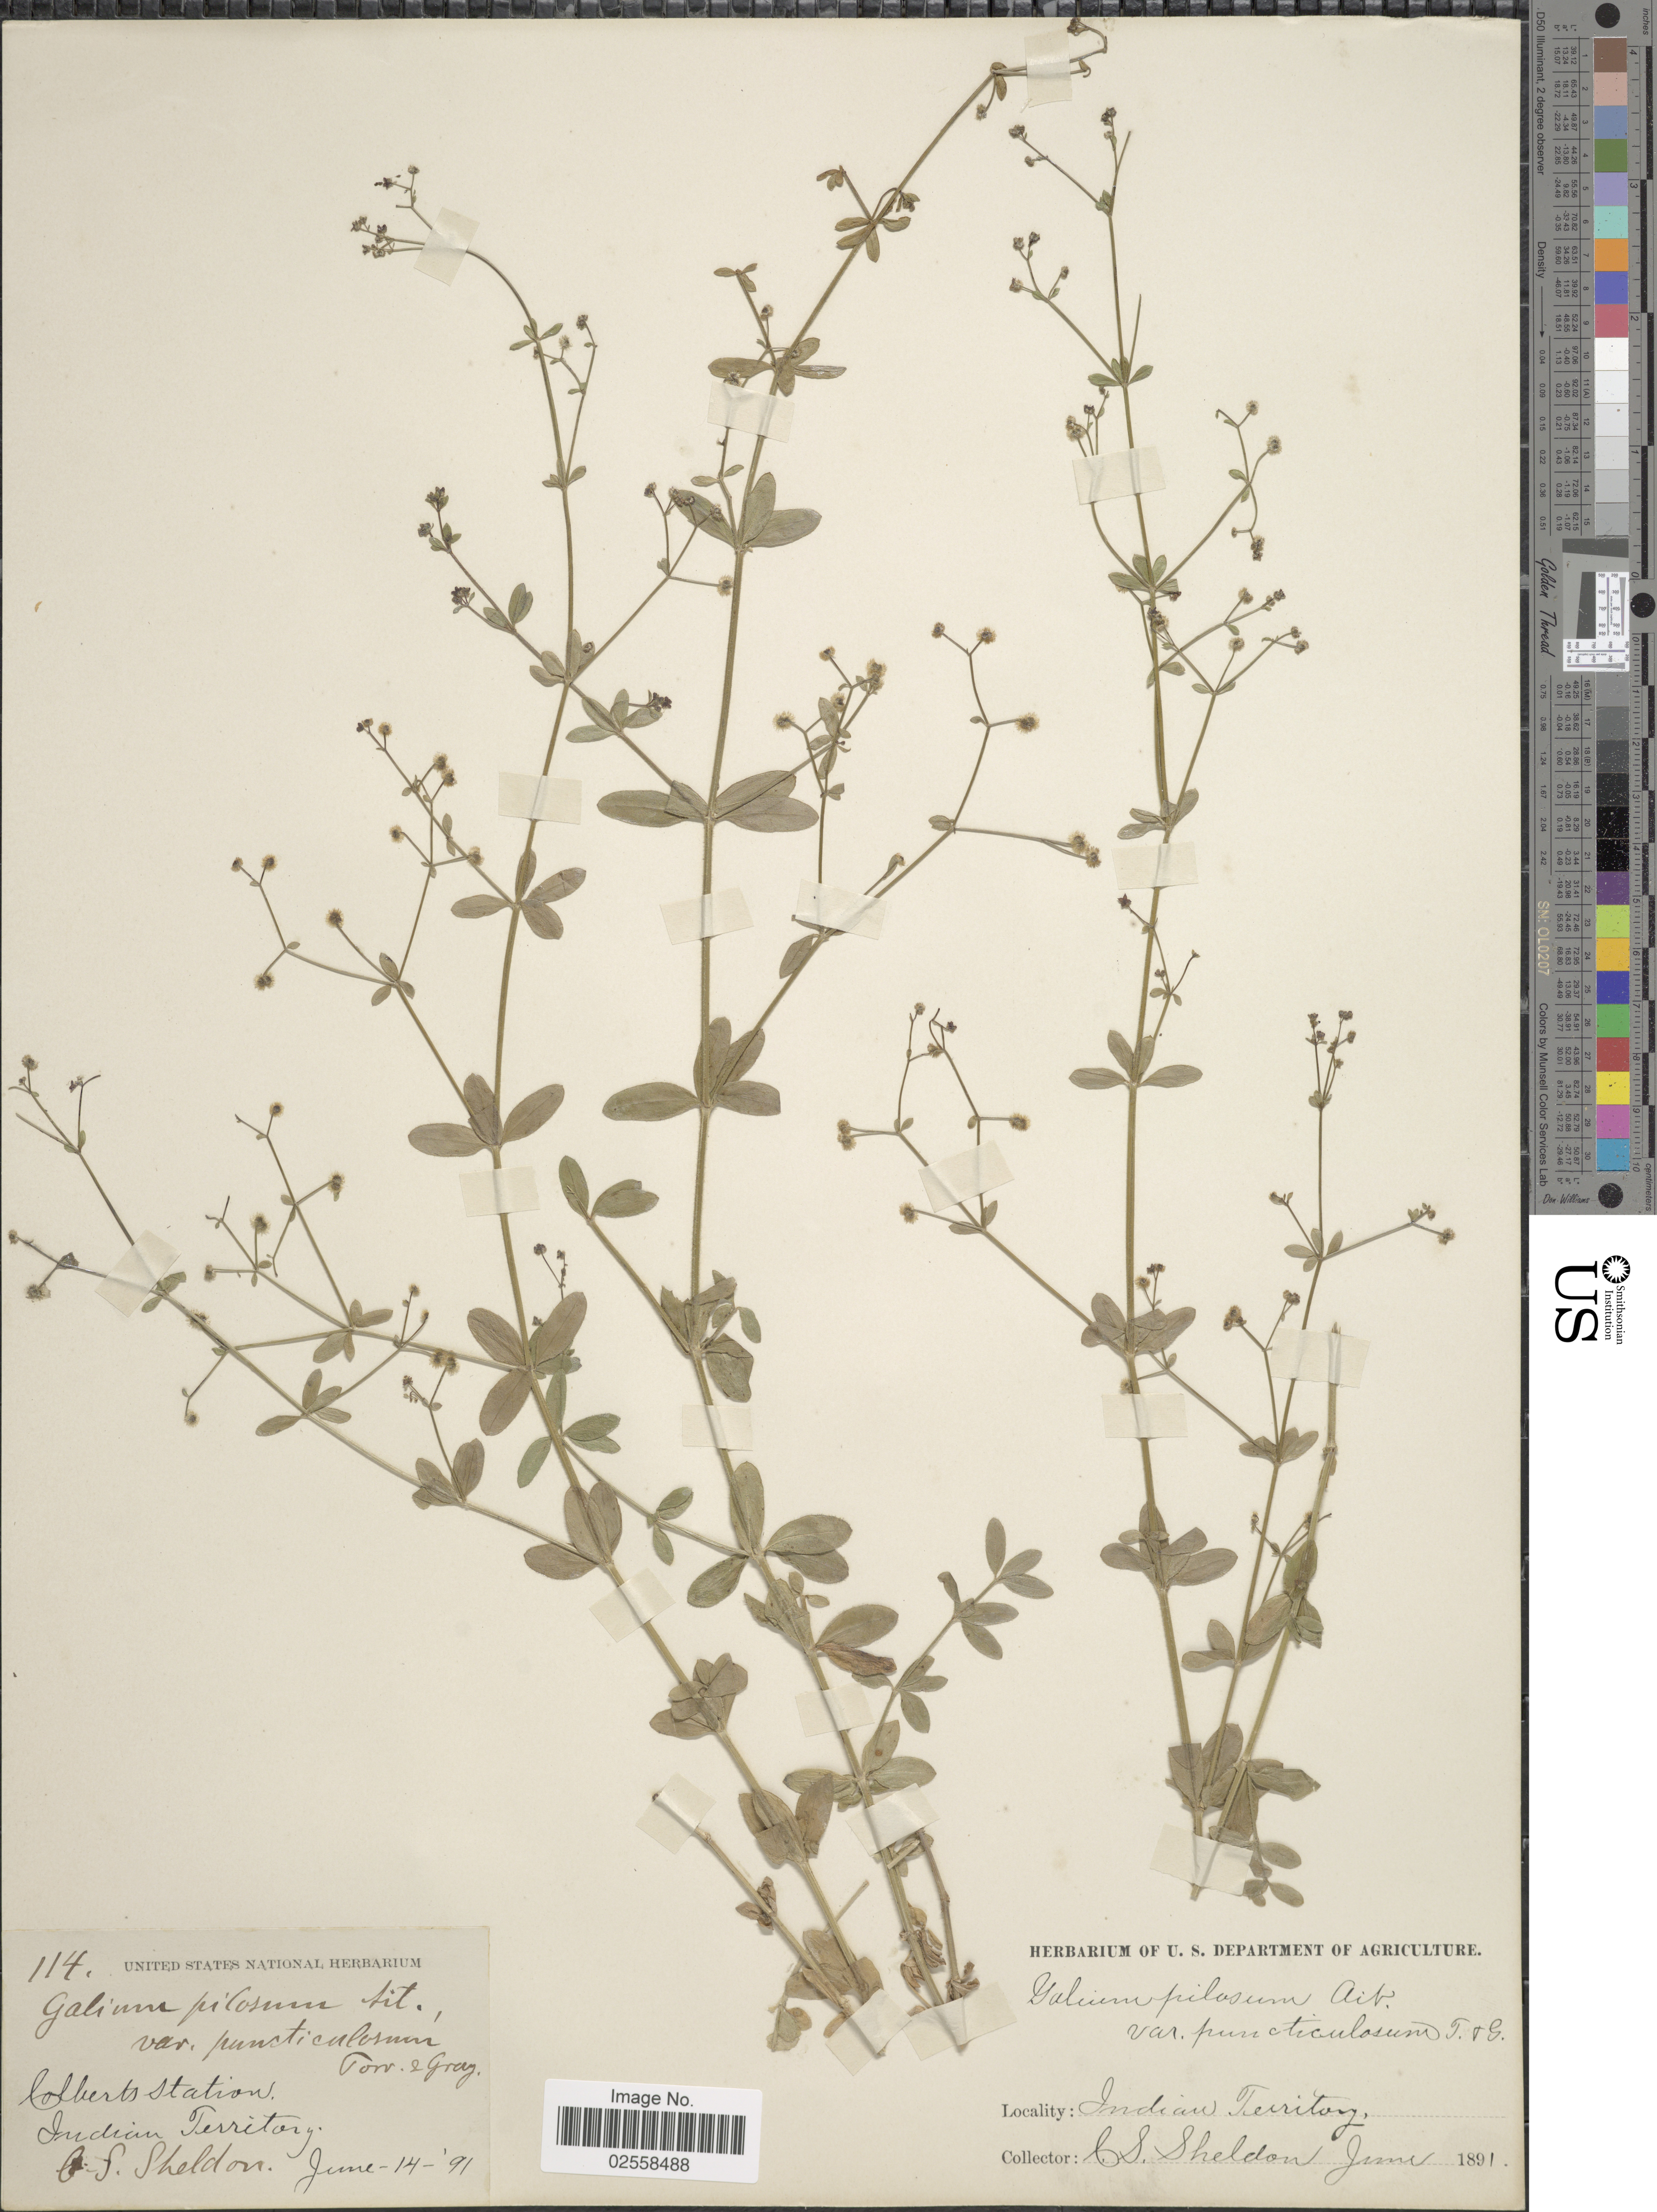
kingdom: Plantae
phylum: Tracheophyta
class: Magnoliopsida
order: Gentianales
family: Rubiaceae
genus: Galium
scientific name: Galium pilosum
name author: Aiton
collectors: C. S. Sheldon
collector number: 114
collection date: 1891-06-14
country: United States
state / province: Oklahoma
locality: Colberts Station, Indian Territory